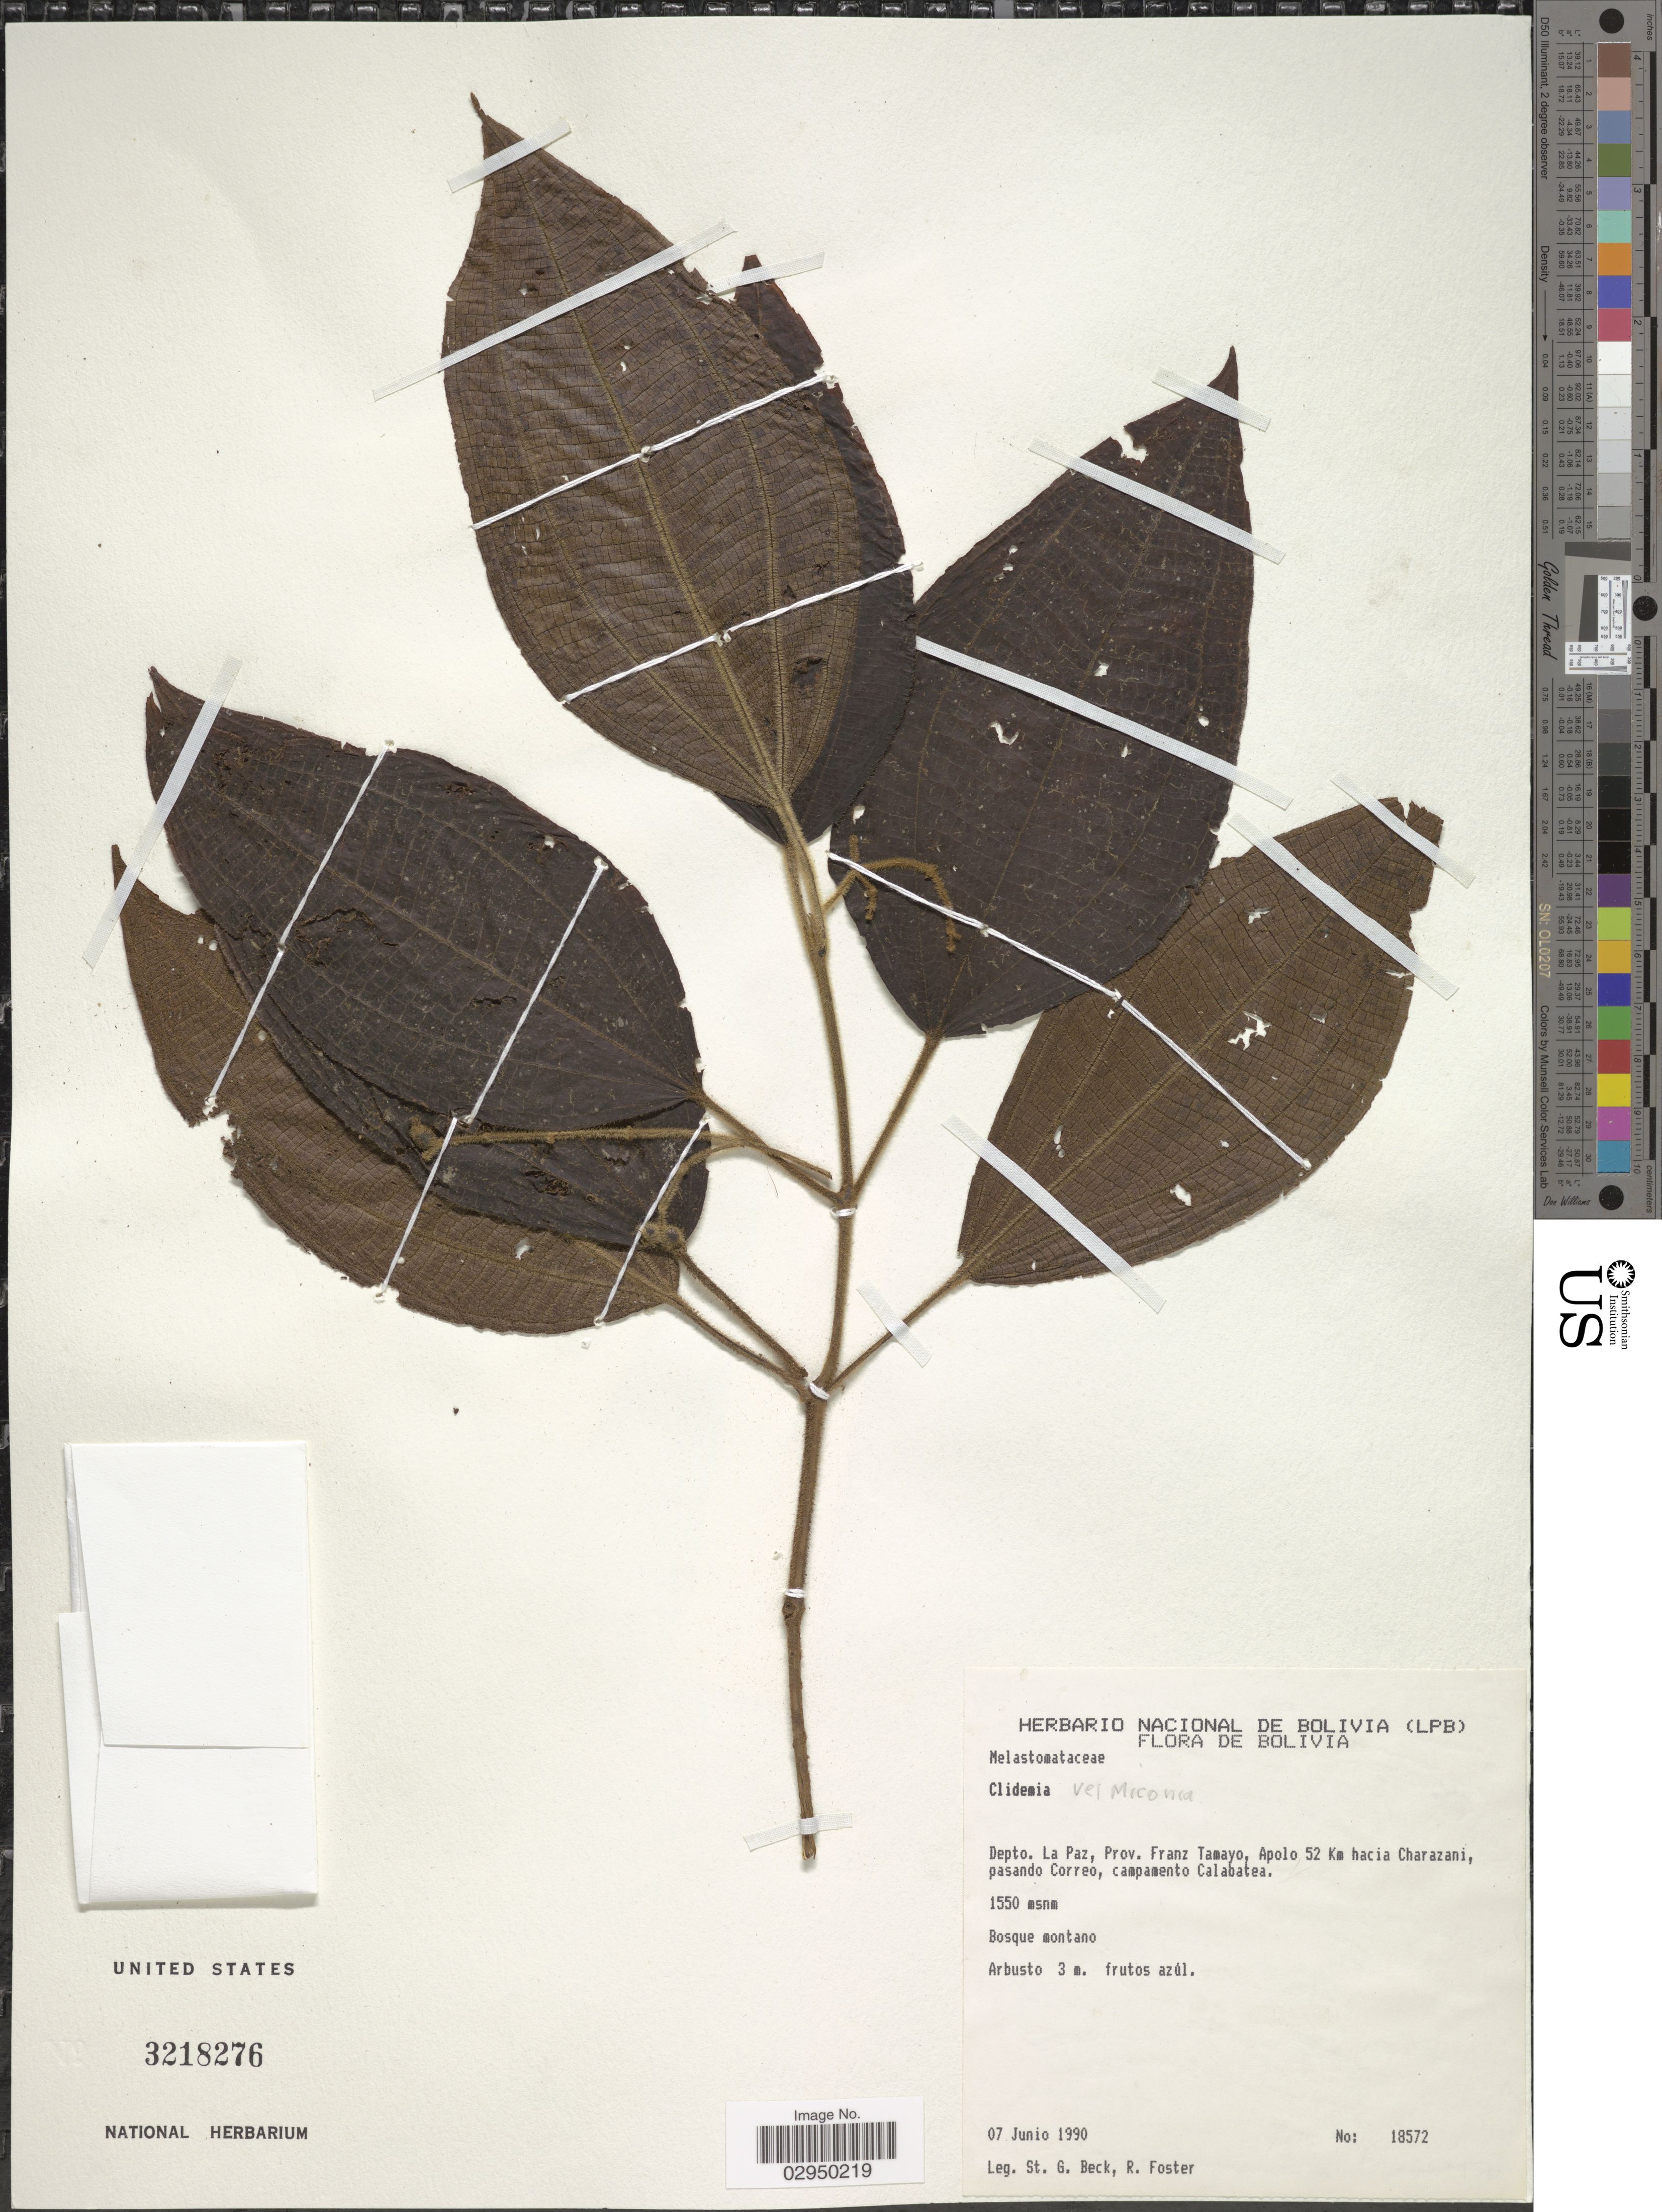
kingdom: Plantae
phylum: Tracheophyta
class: Magnoliopsida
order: Myrtales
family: Melastomataceae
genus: Clidemia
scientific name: Clidemia sp.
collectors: S. G. Beck & R. Foster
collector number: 18572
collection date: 1990-06-07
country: Bolivia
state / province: La Paz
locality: Depto. La Paz, Prov. Franz Tamayo, Apolo 52 Km hacia Charazani, pasando Correo, campamento Calabatea.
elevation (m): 1550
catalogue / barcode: US 3218276